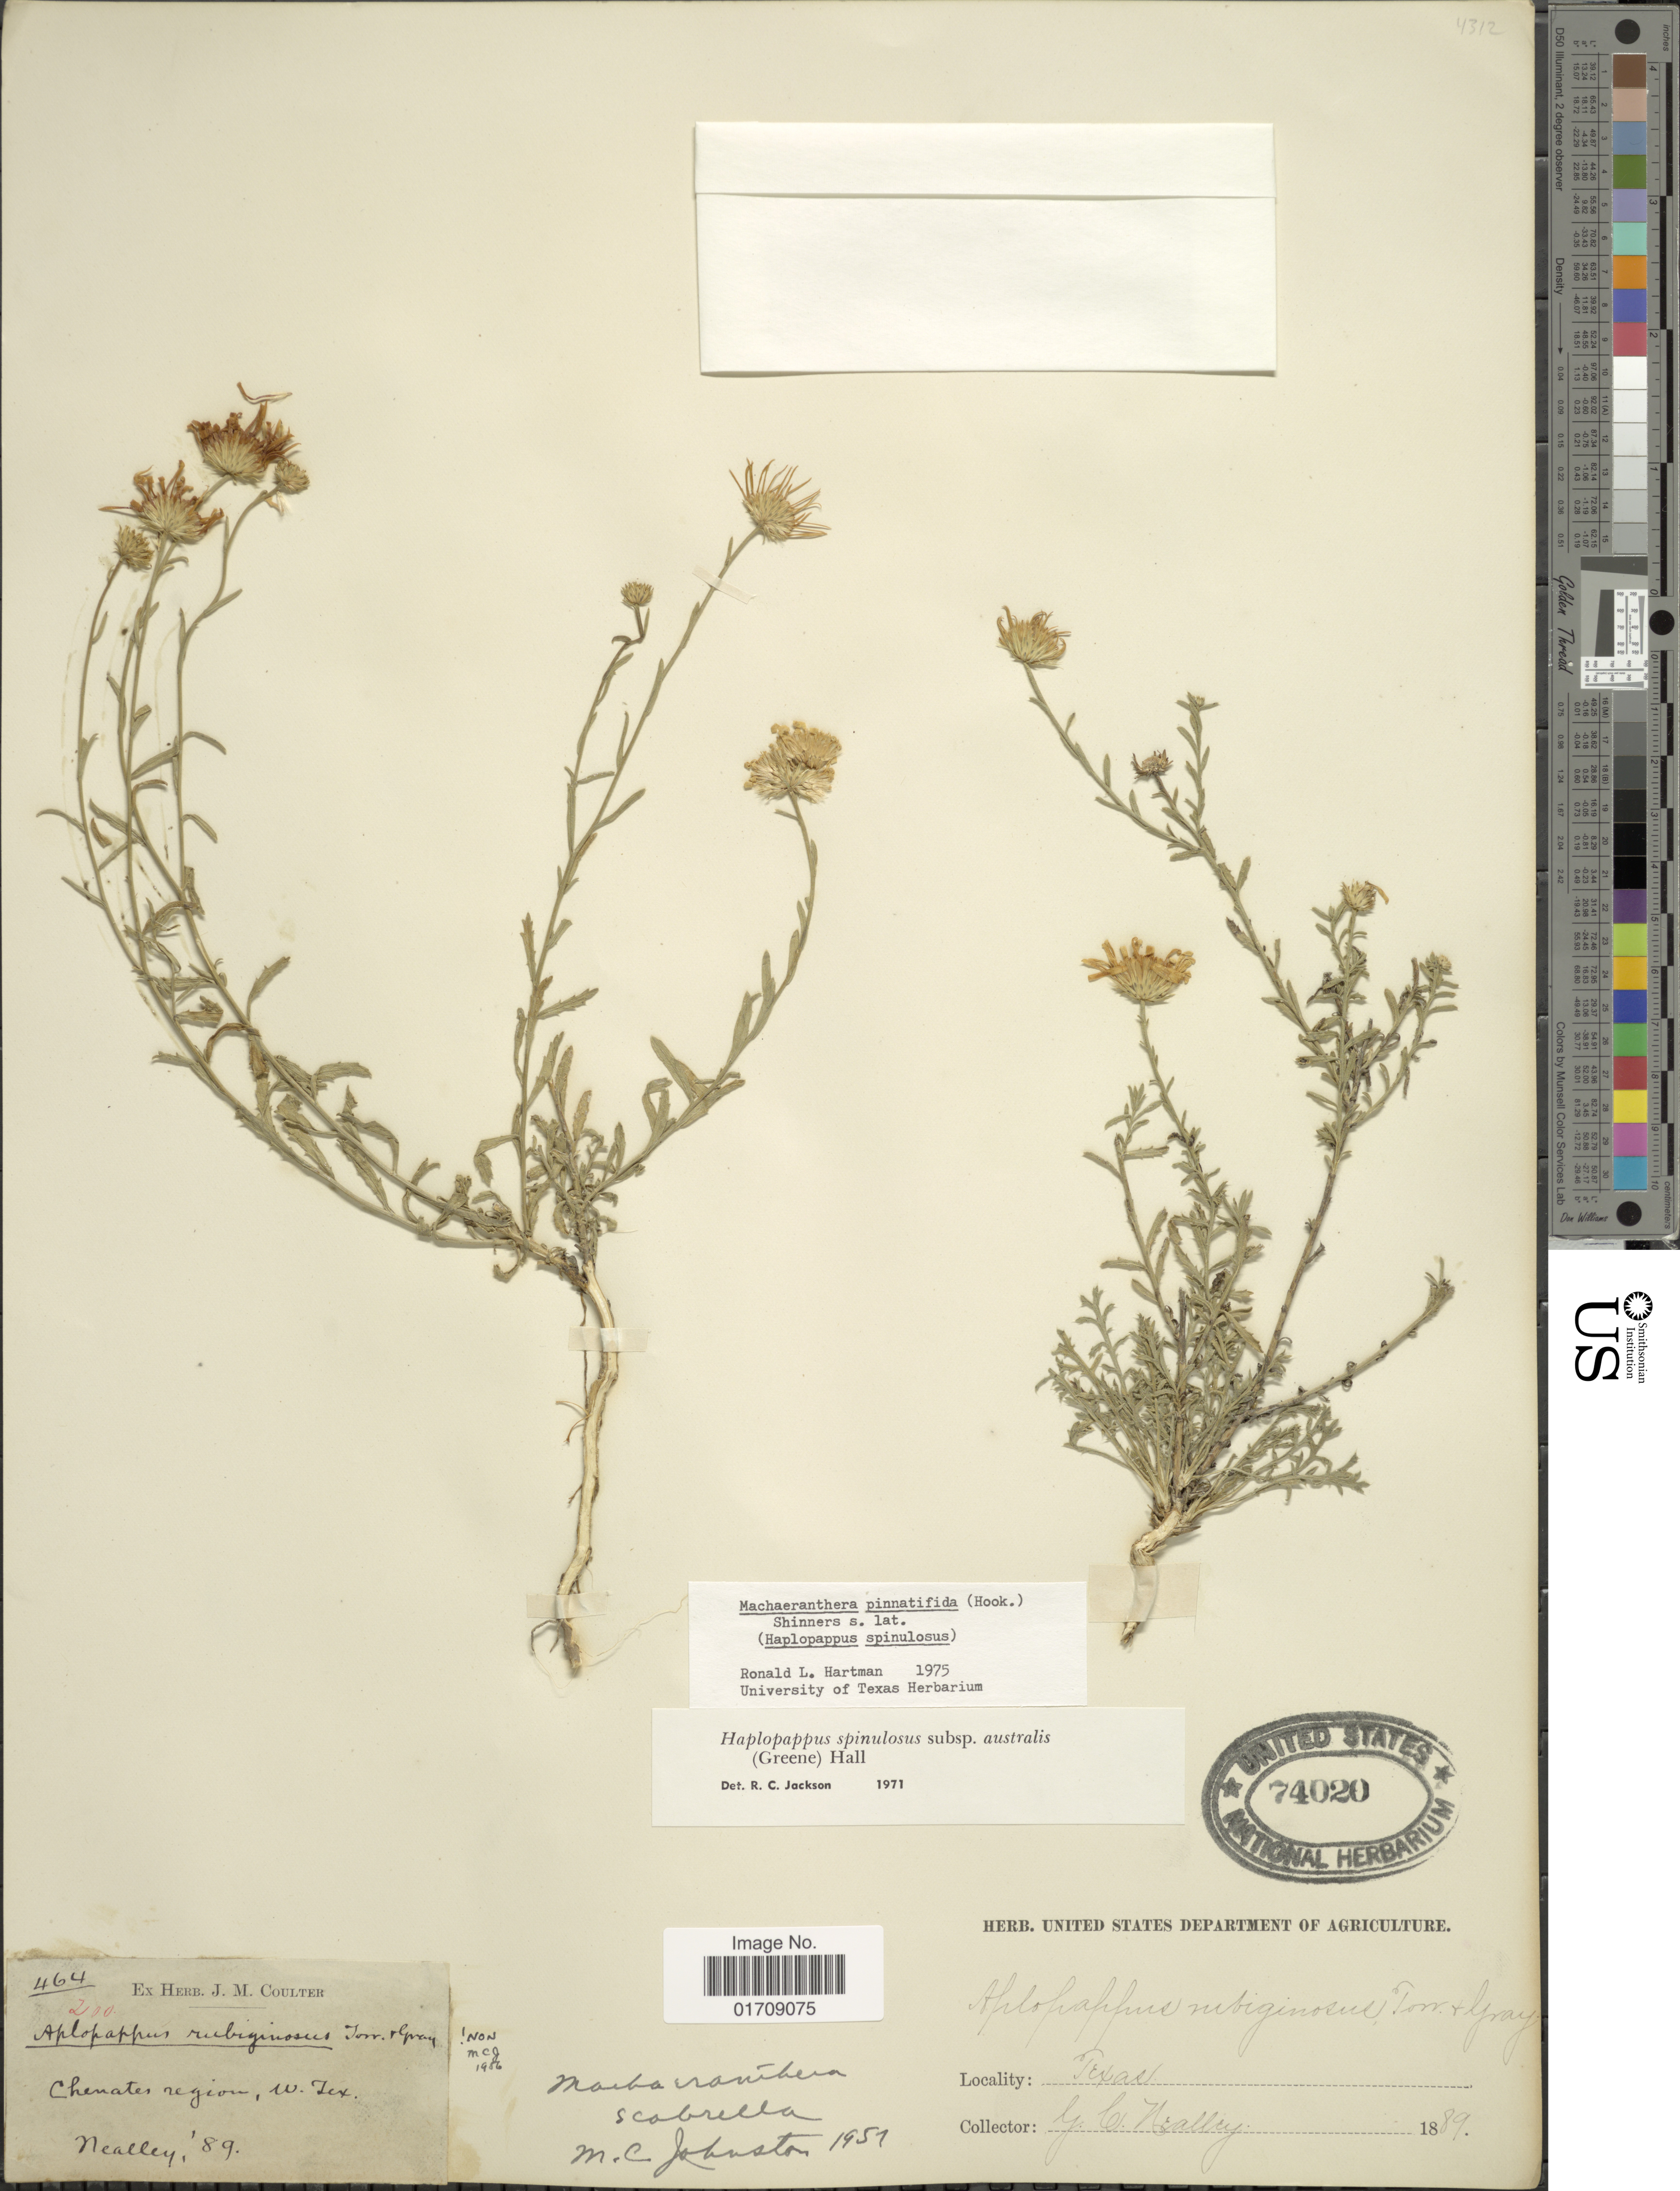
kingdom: Plantae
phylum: Tracheophyta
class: Magnoliopsida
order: Asterales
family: Asteraceae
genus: Machaeranthera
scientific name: Machaeranthera pinnatifida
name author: (Hook.) Shinners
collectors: G. C. Nealley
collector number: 464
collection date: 1889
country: United States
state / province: Texas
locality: Chenates region, W. Tex.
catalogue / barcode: US 74020